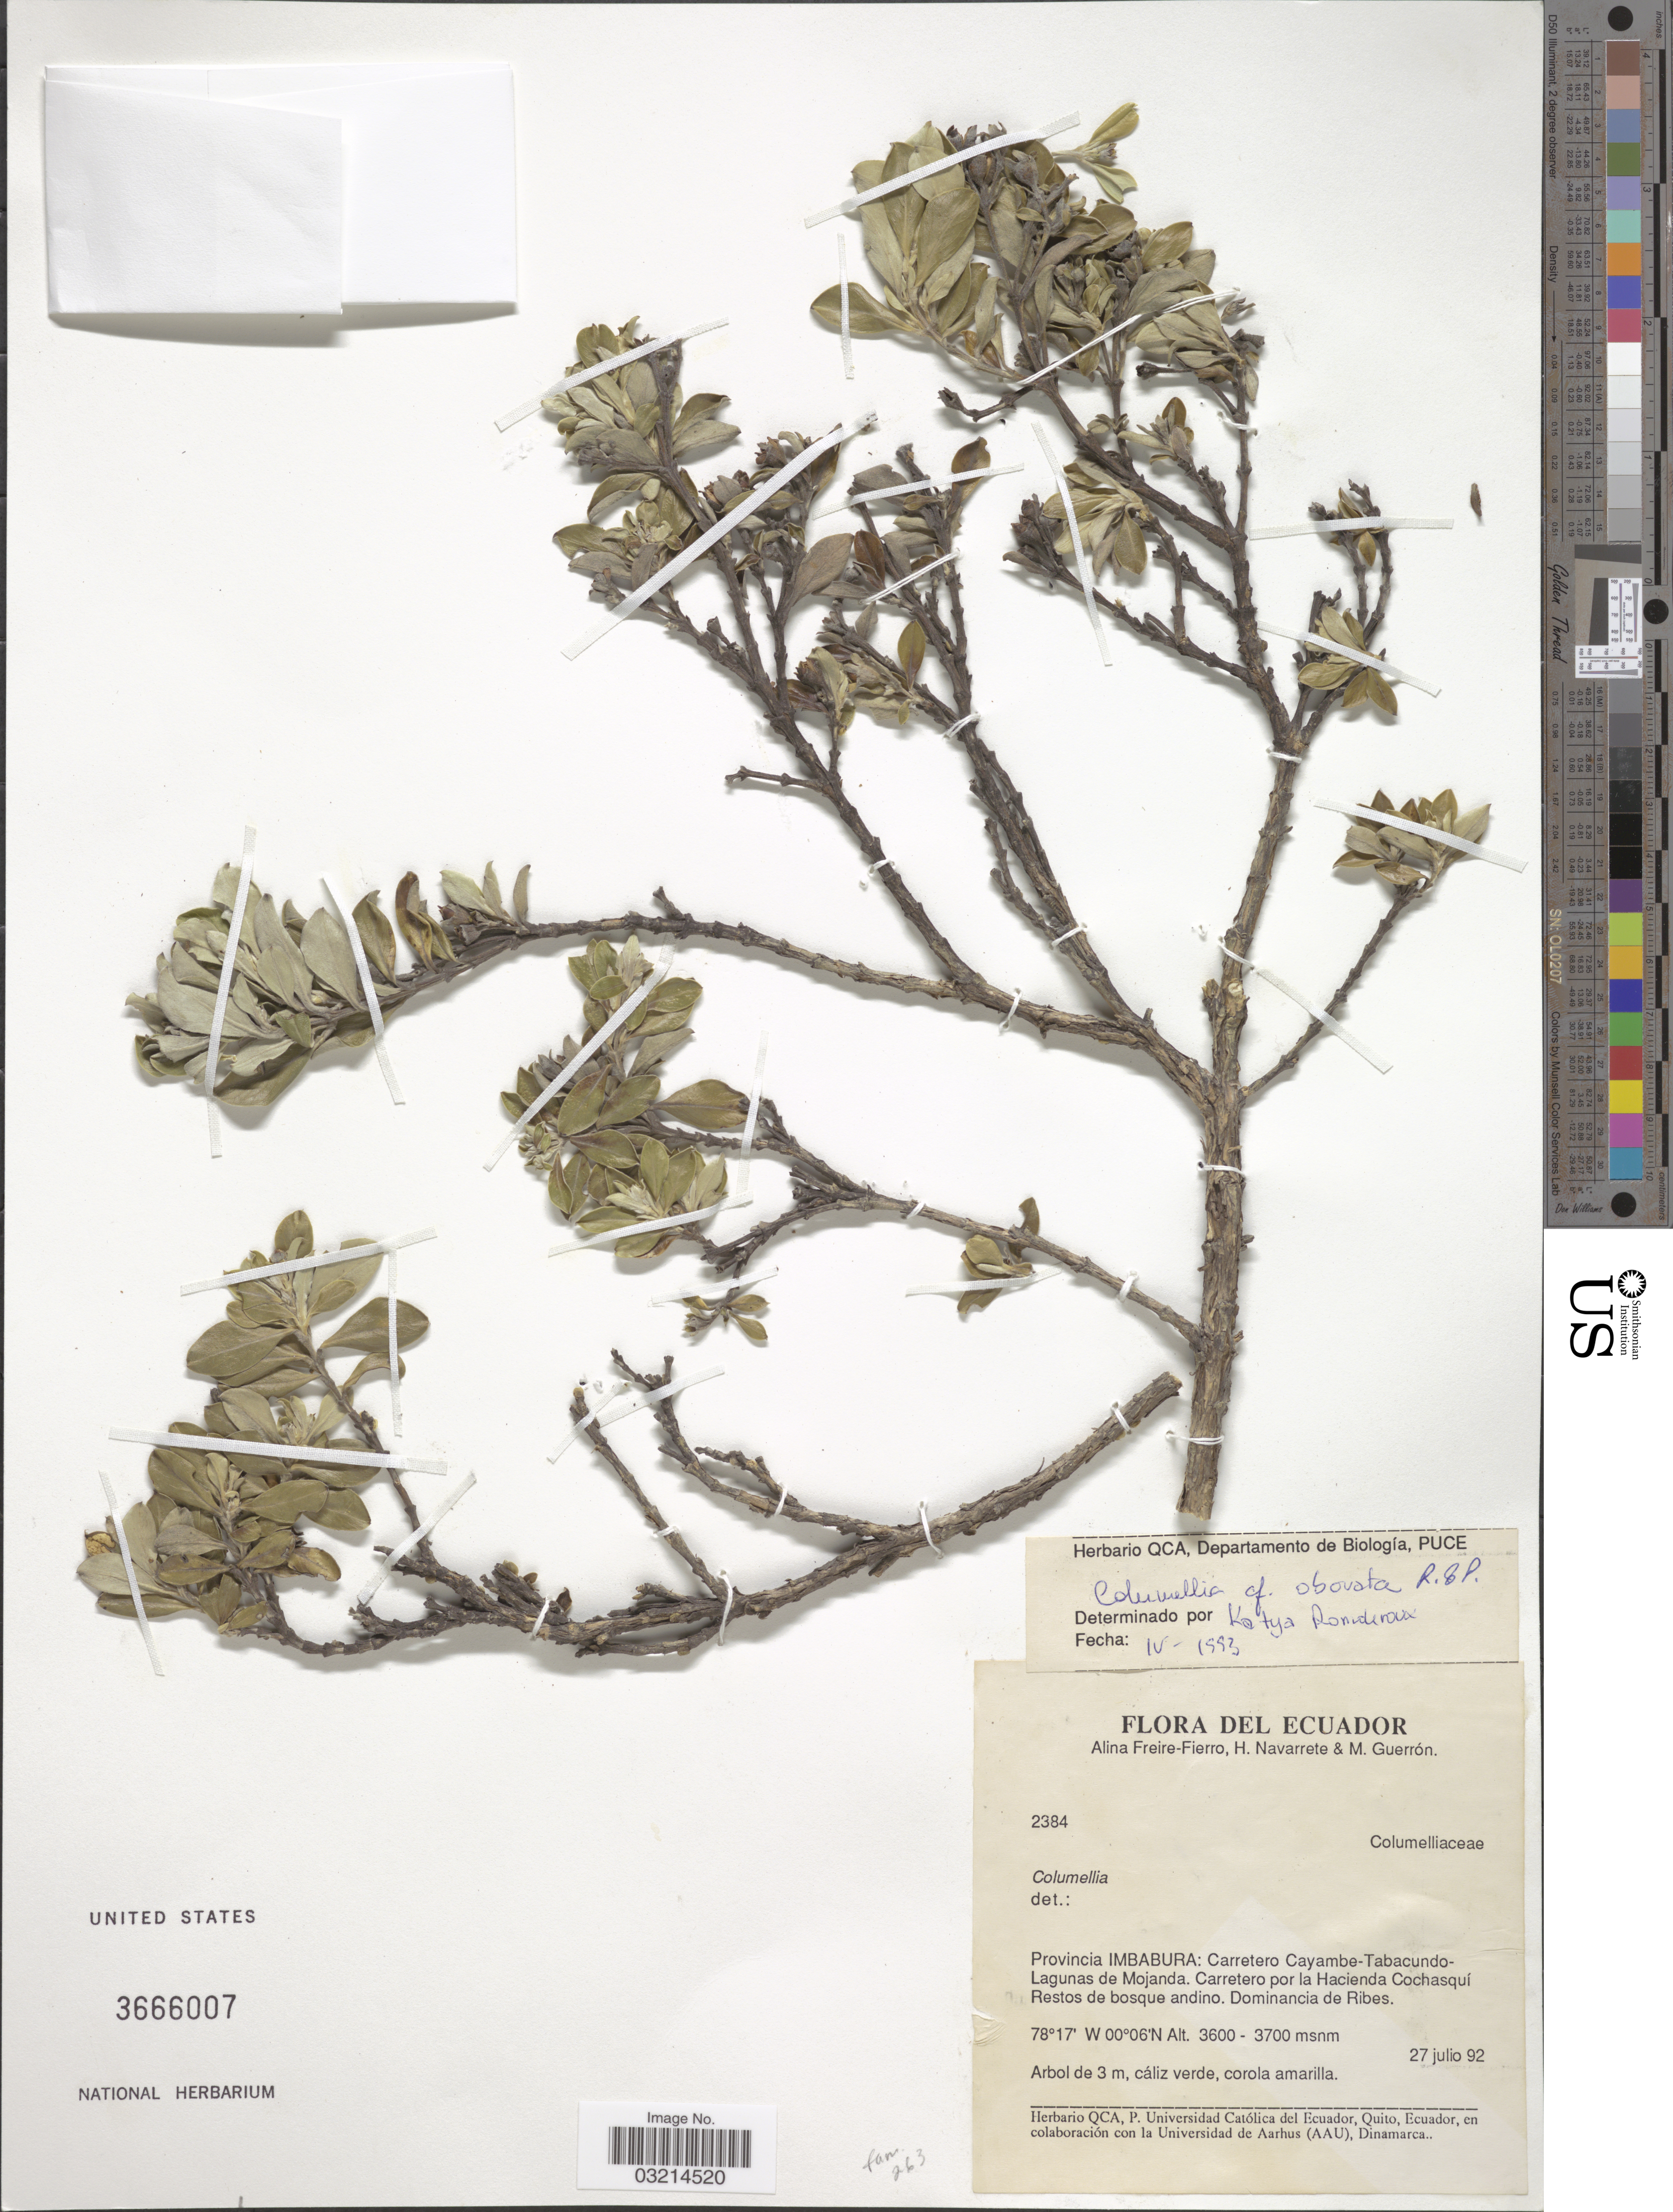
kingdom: Plantae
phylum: Tracheophyta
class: Magnoliopsida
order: Bruniales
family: Columelliaceae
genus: Columellia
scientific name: Columellia obovata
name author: Ruiz & Pav.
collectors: A. Freire-Fierro, H. Navarrete & M. Guerron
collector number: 2384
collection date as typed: Transcribed d/m/y: 27/7/92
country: Ecuador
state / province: Imbabura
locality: Carretero Cayambe-Tabacundo-Lagunas de Mojanda. Carretero por la Hacienda Cochasquí Restos de bosque andino.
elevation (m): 3600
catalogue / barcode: US 3666007